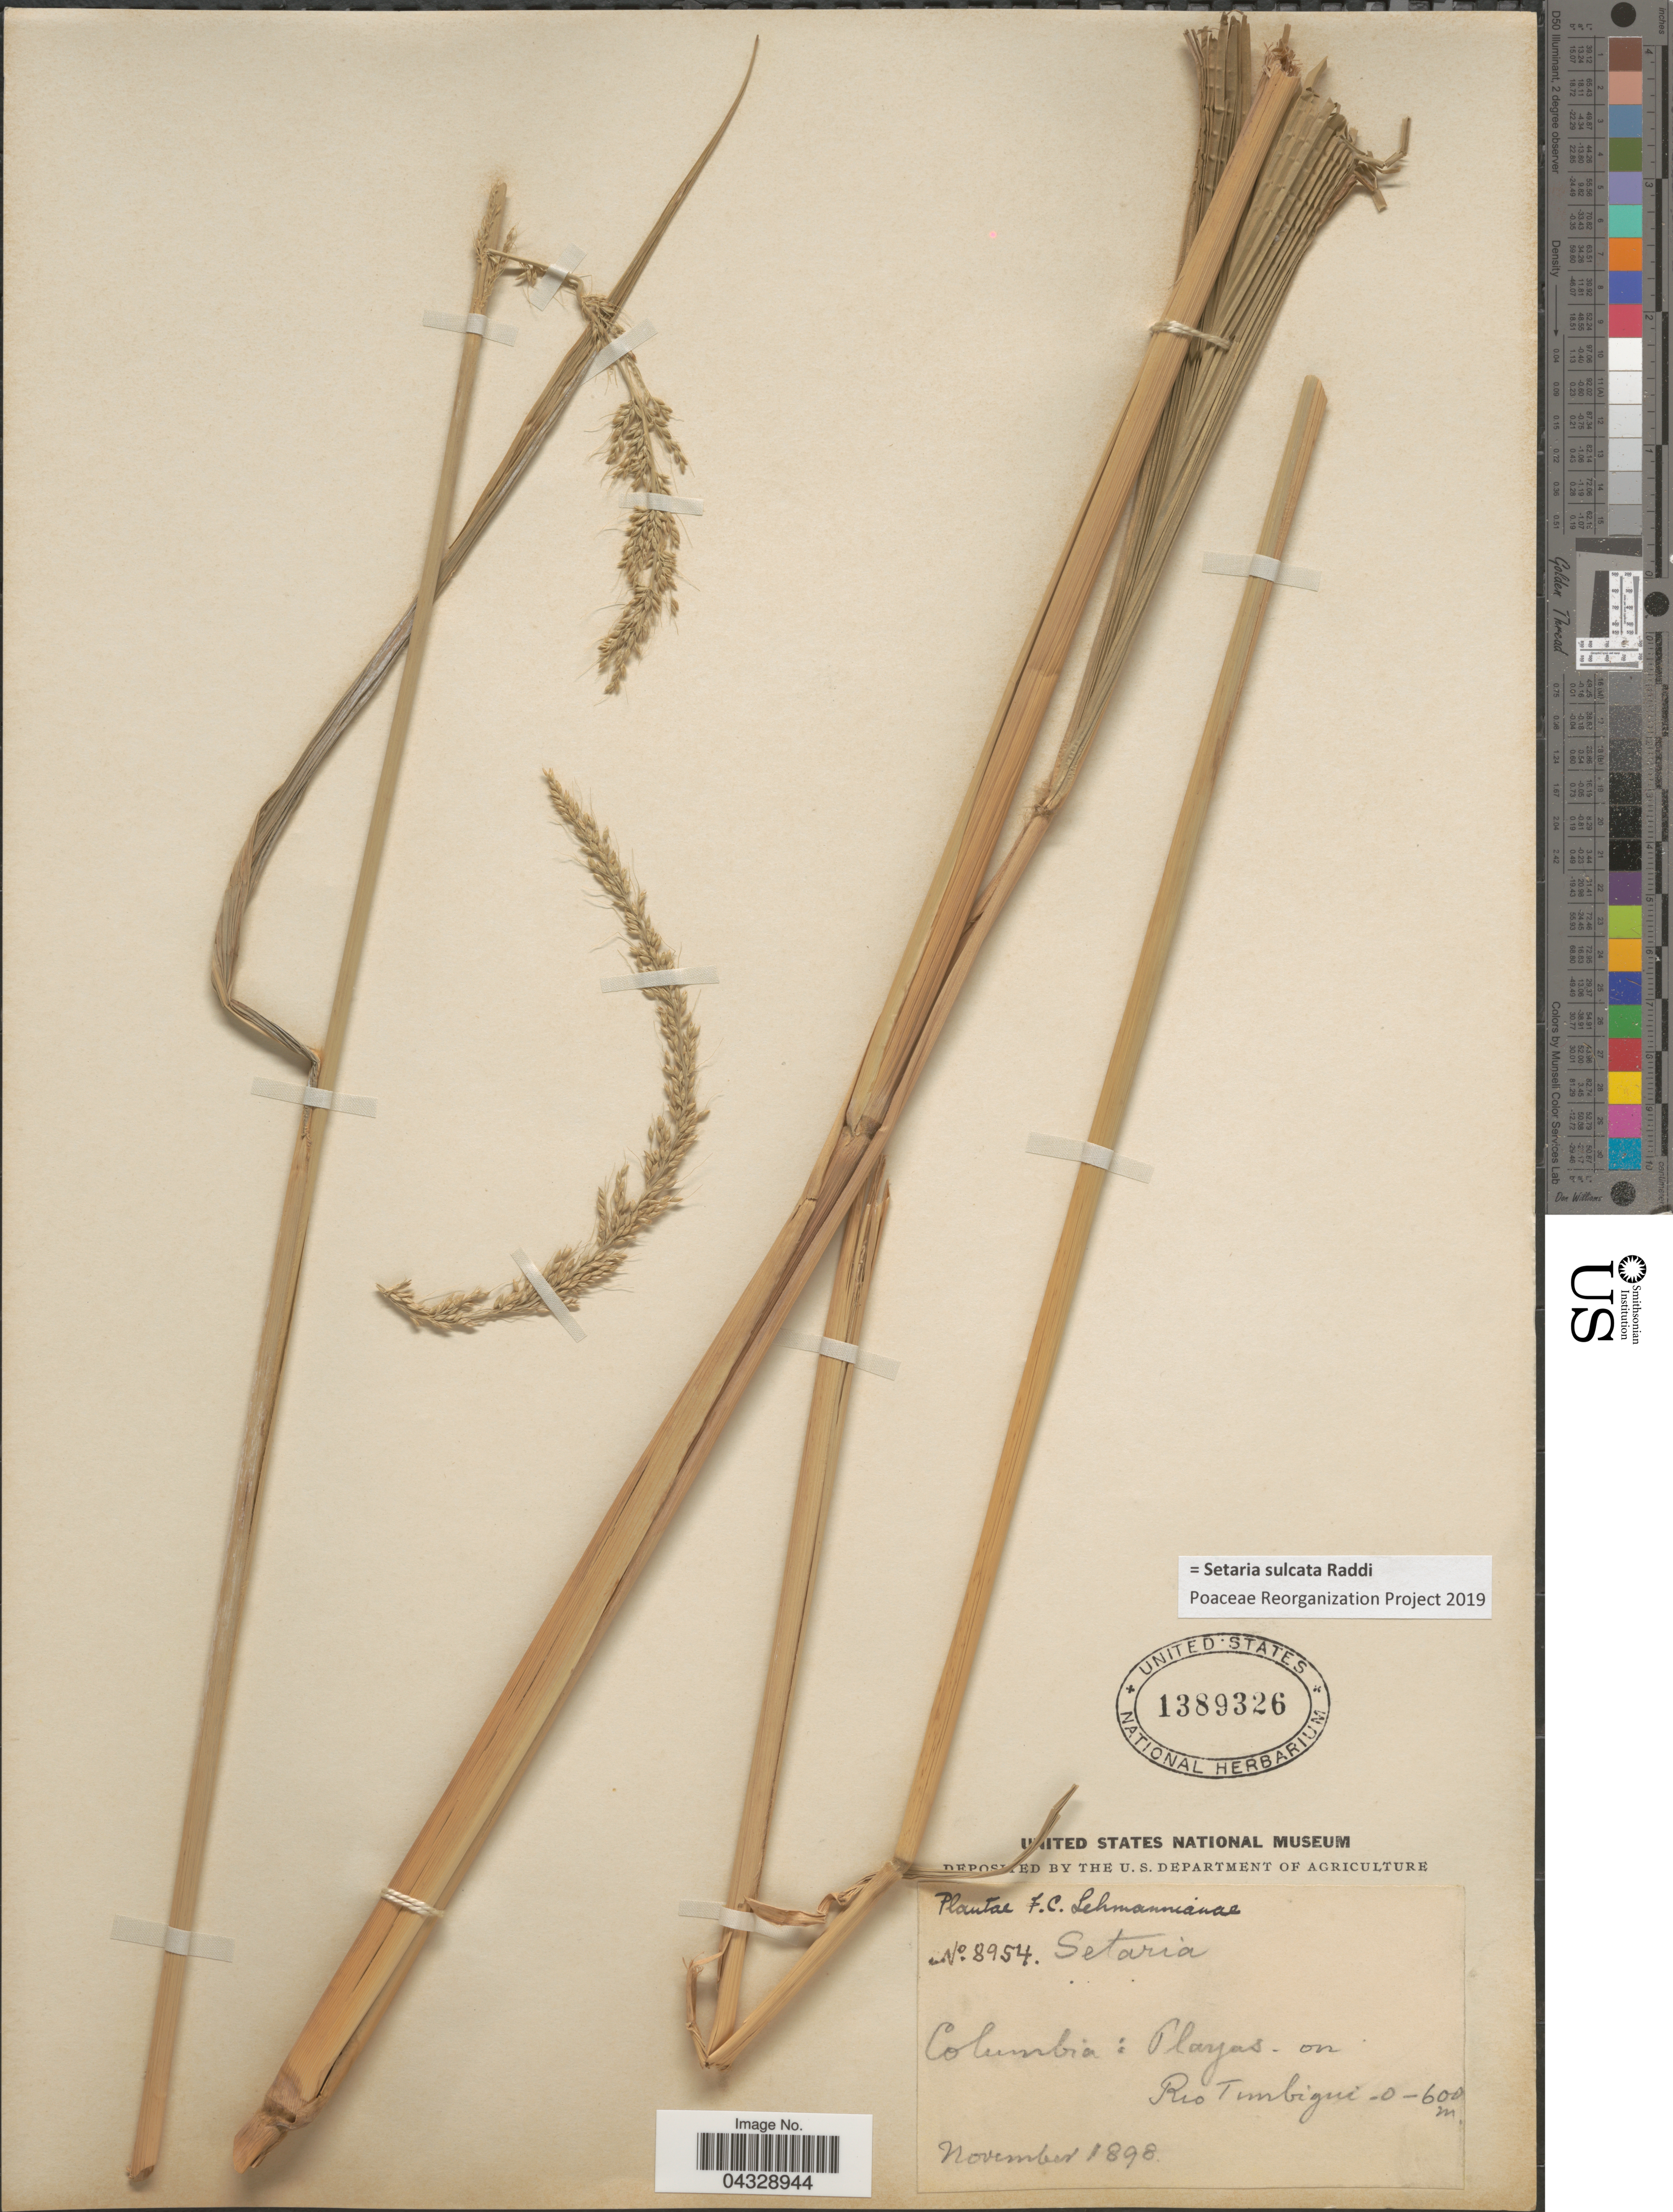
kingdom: Plantae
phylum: Tracheophyta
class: Liliopsida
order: Poales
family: Poaceae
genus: Setaria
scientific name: Setaria sulcata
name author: Raddi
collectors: F. Lehman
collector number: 8954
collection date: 1898-11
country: Colombia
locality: Playas- on Timbiqui.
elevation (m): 0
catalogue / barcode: US 1389326